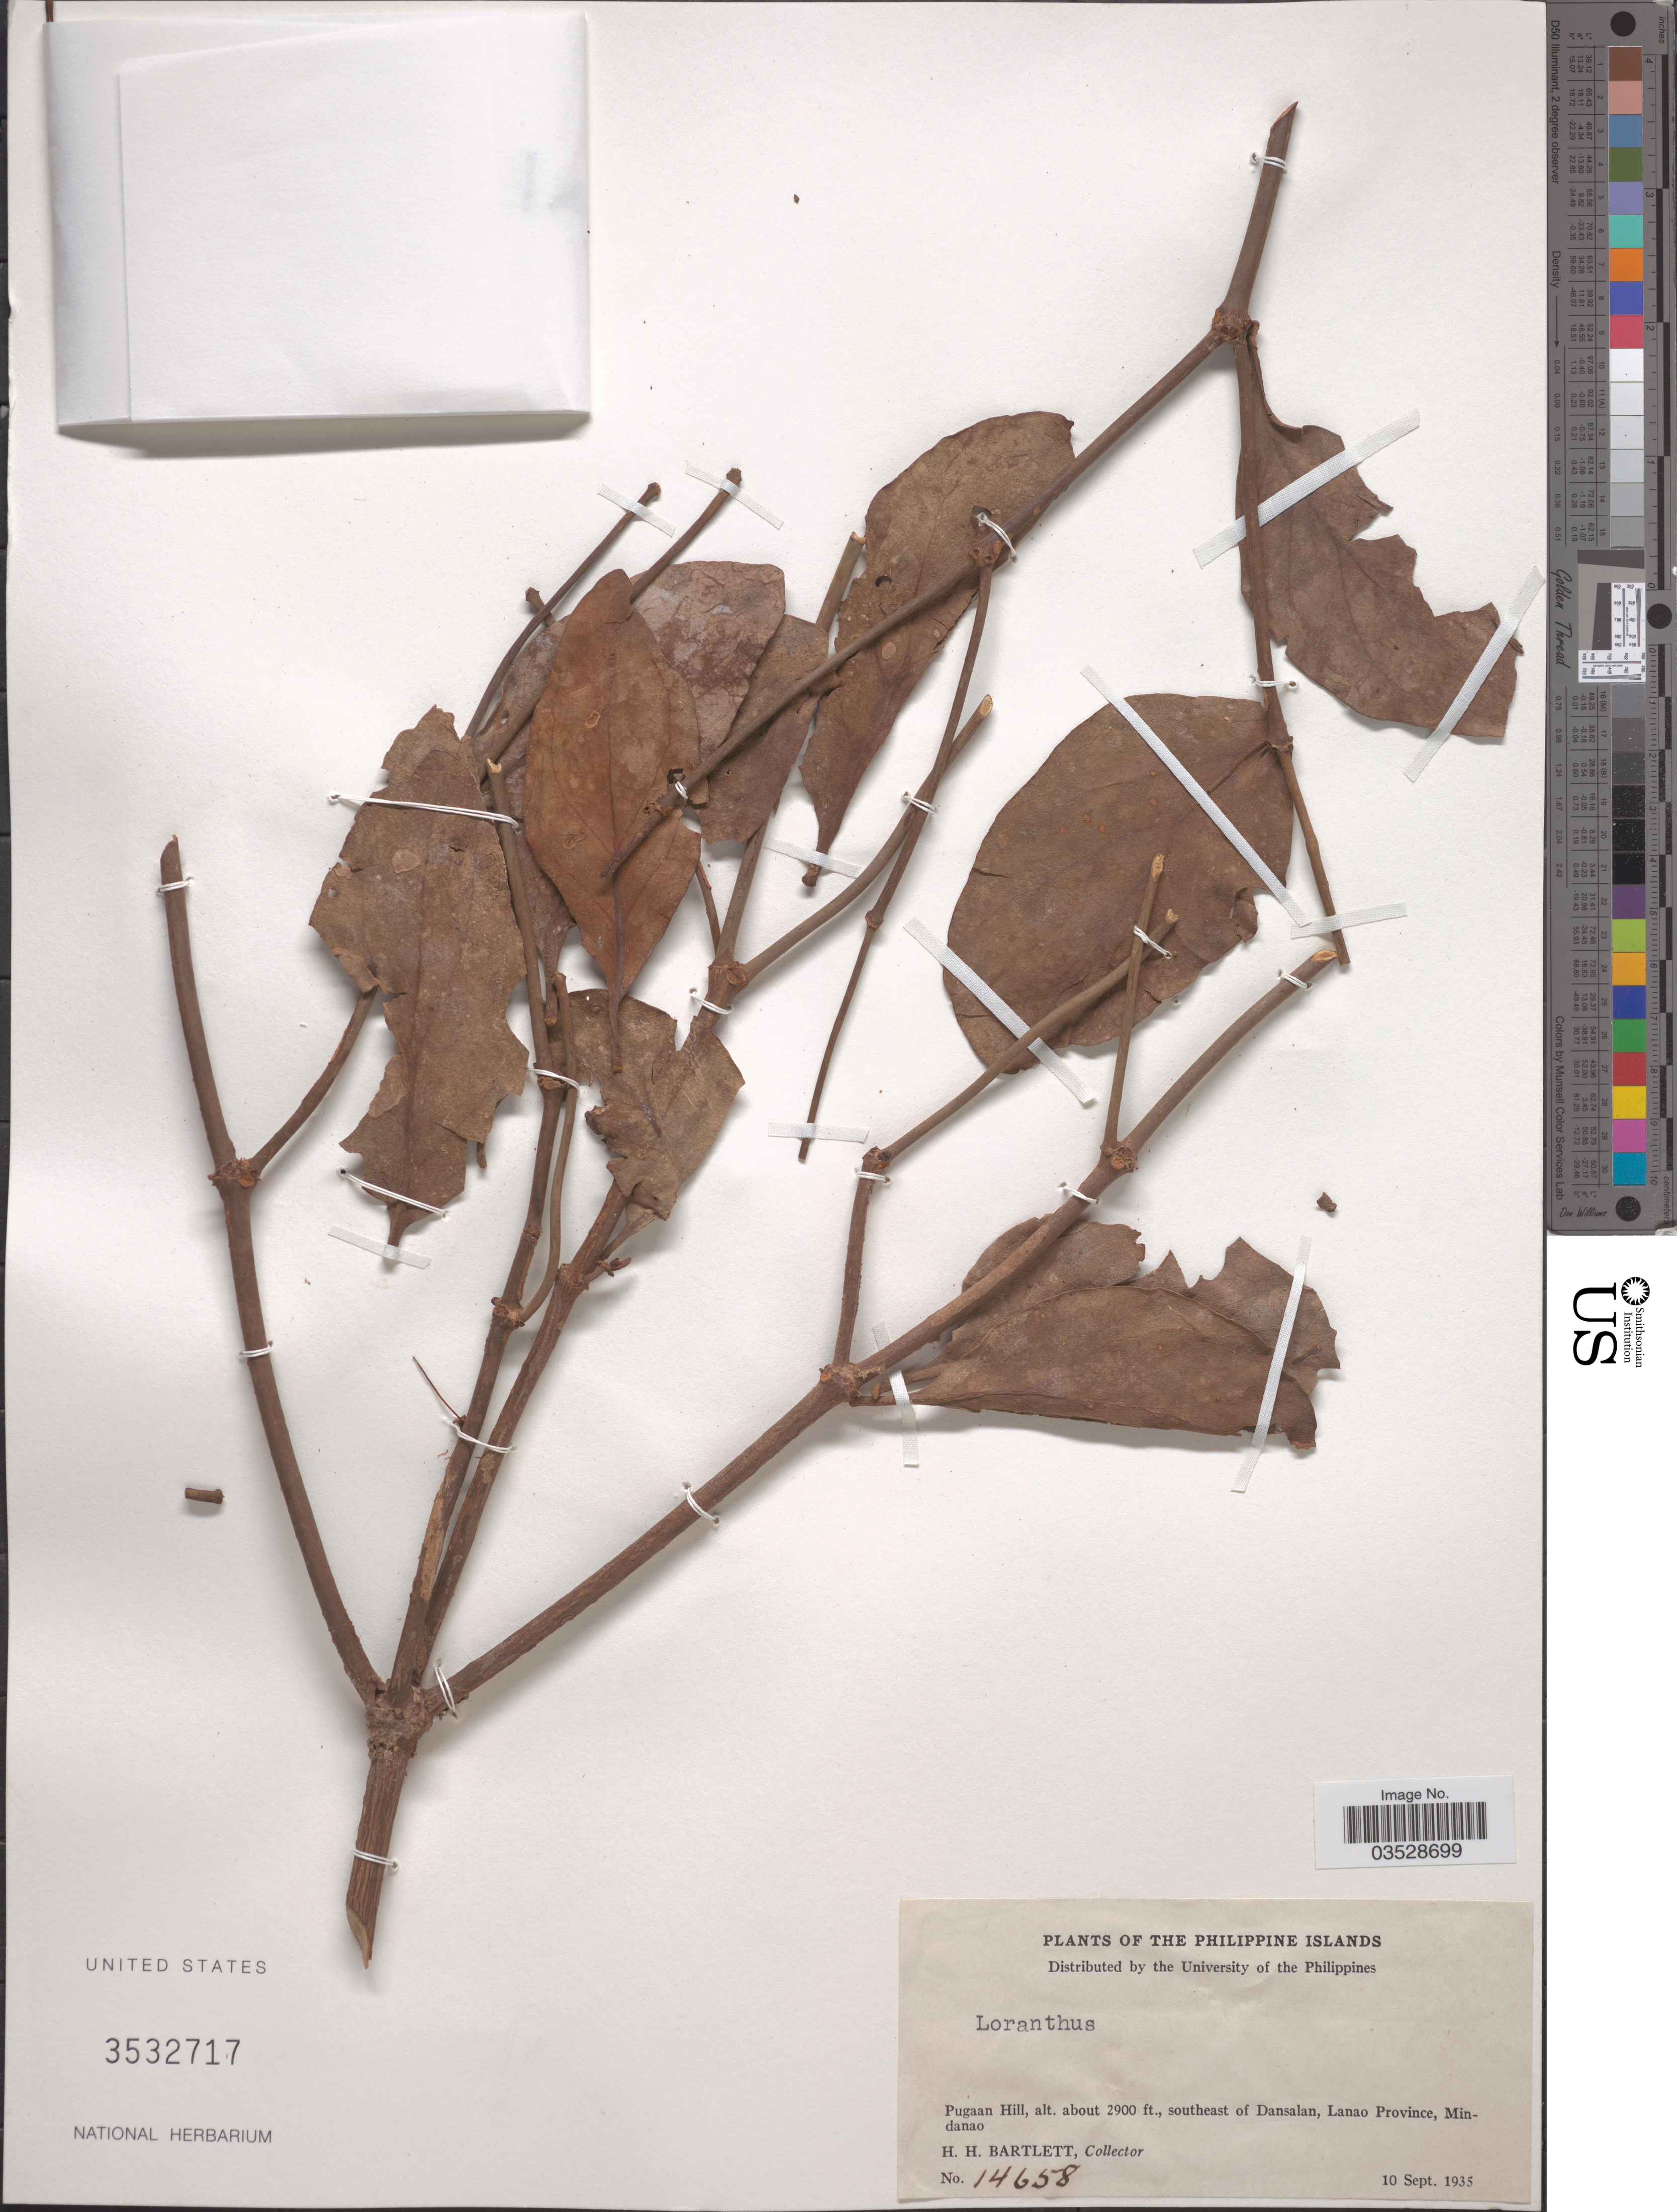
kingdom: Plantae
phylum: Tracheophyta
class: Magnoliopsida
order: Santalales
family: Loranthaceae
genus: Loranthus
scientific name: Loranthus sp.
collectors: H. H. Bartlett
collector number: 14658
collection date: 1935-09-10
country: Philippines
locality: Pugaan Hill, southeast of Dansalan, Lanao Province, Mindanao.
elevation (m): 884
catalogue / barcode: US 3532717